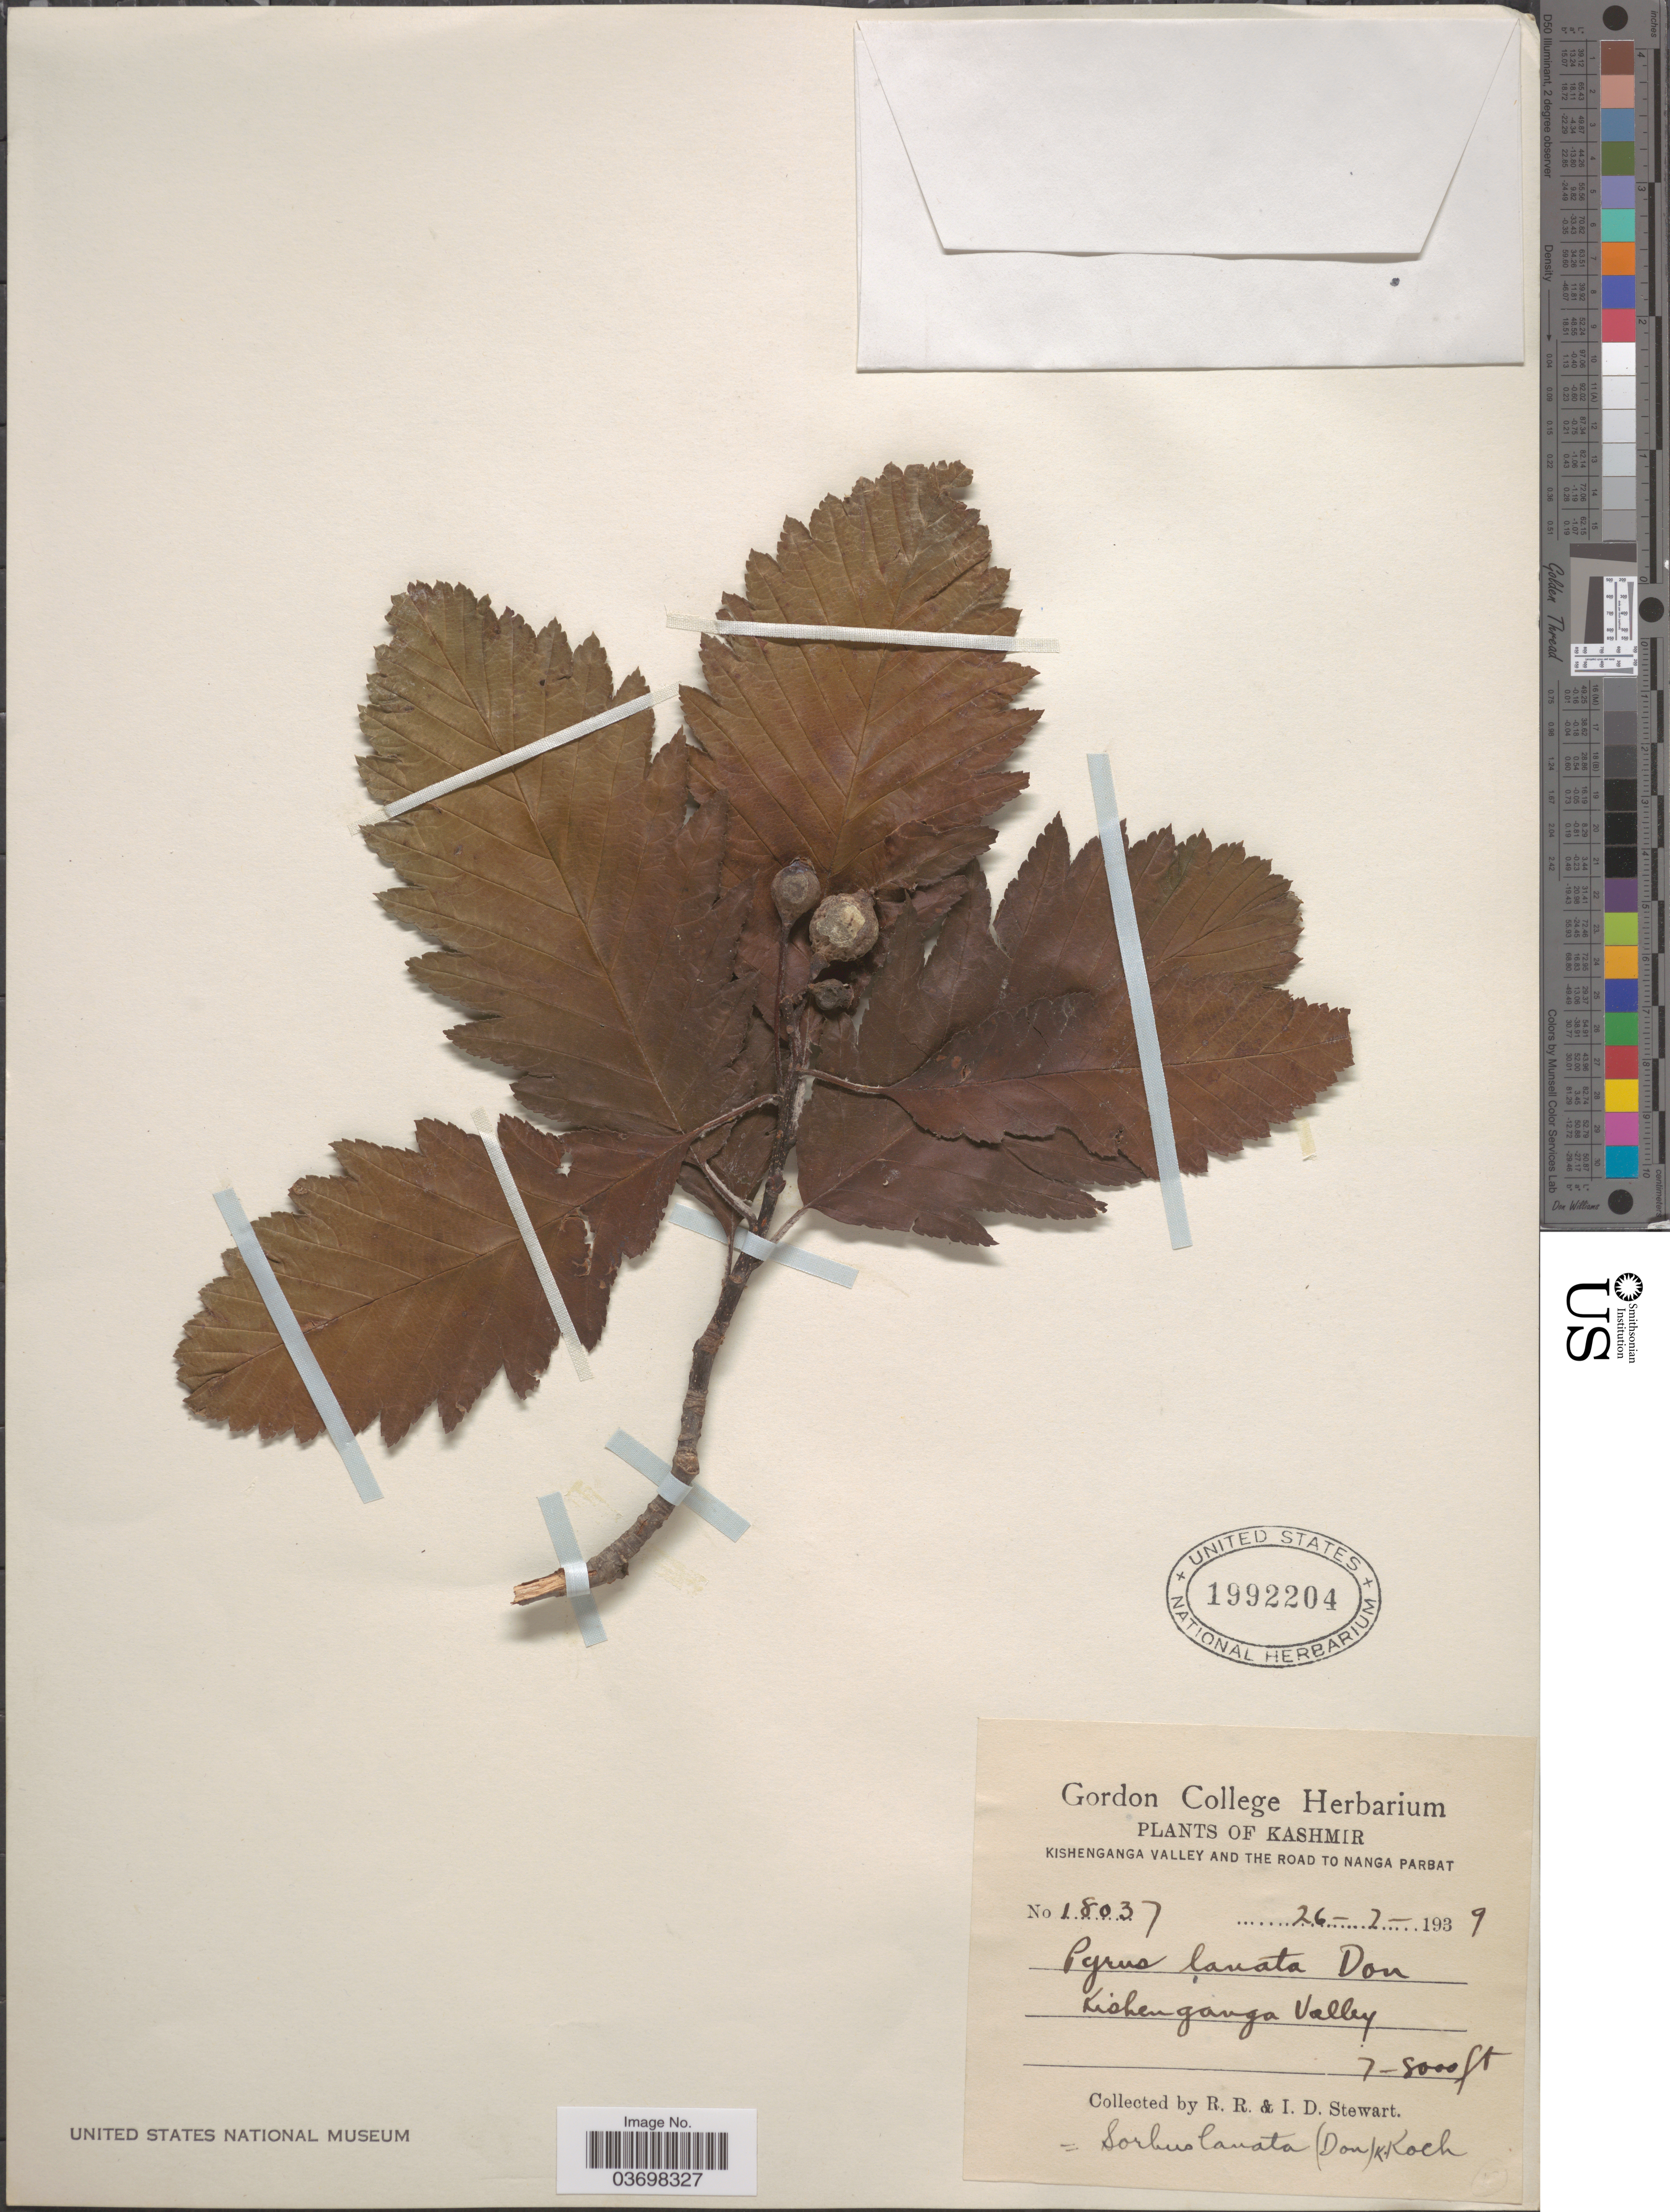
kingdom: Plantae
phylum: Tracheophyta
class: Magnoliopsida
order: Rosales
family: Rosaceae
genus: Sorbus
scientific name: Sorbus lanata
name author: (D. Don) S. Schauer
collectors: R. Stewart & I. Stewart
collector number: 18037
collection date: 1939-07-26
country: India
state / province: Jammu and Kashmir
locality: Kashmir. Kishenganga Valley and the road to Nanga Parbat. Kishenganga Valley.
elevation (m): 2134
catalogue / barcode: US 1992204